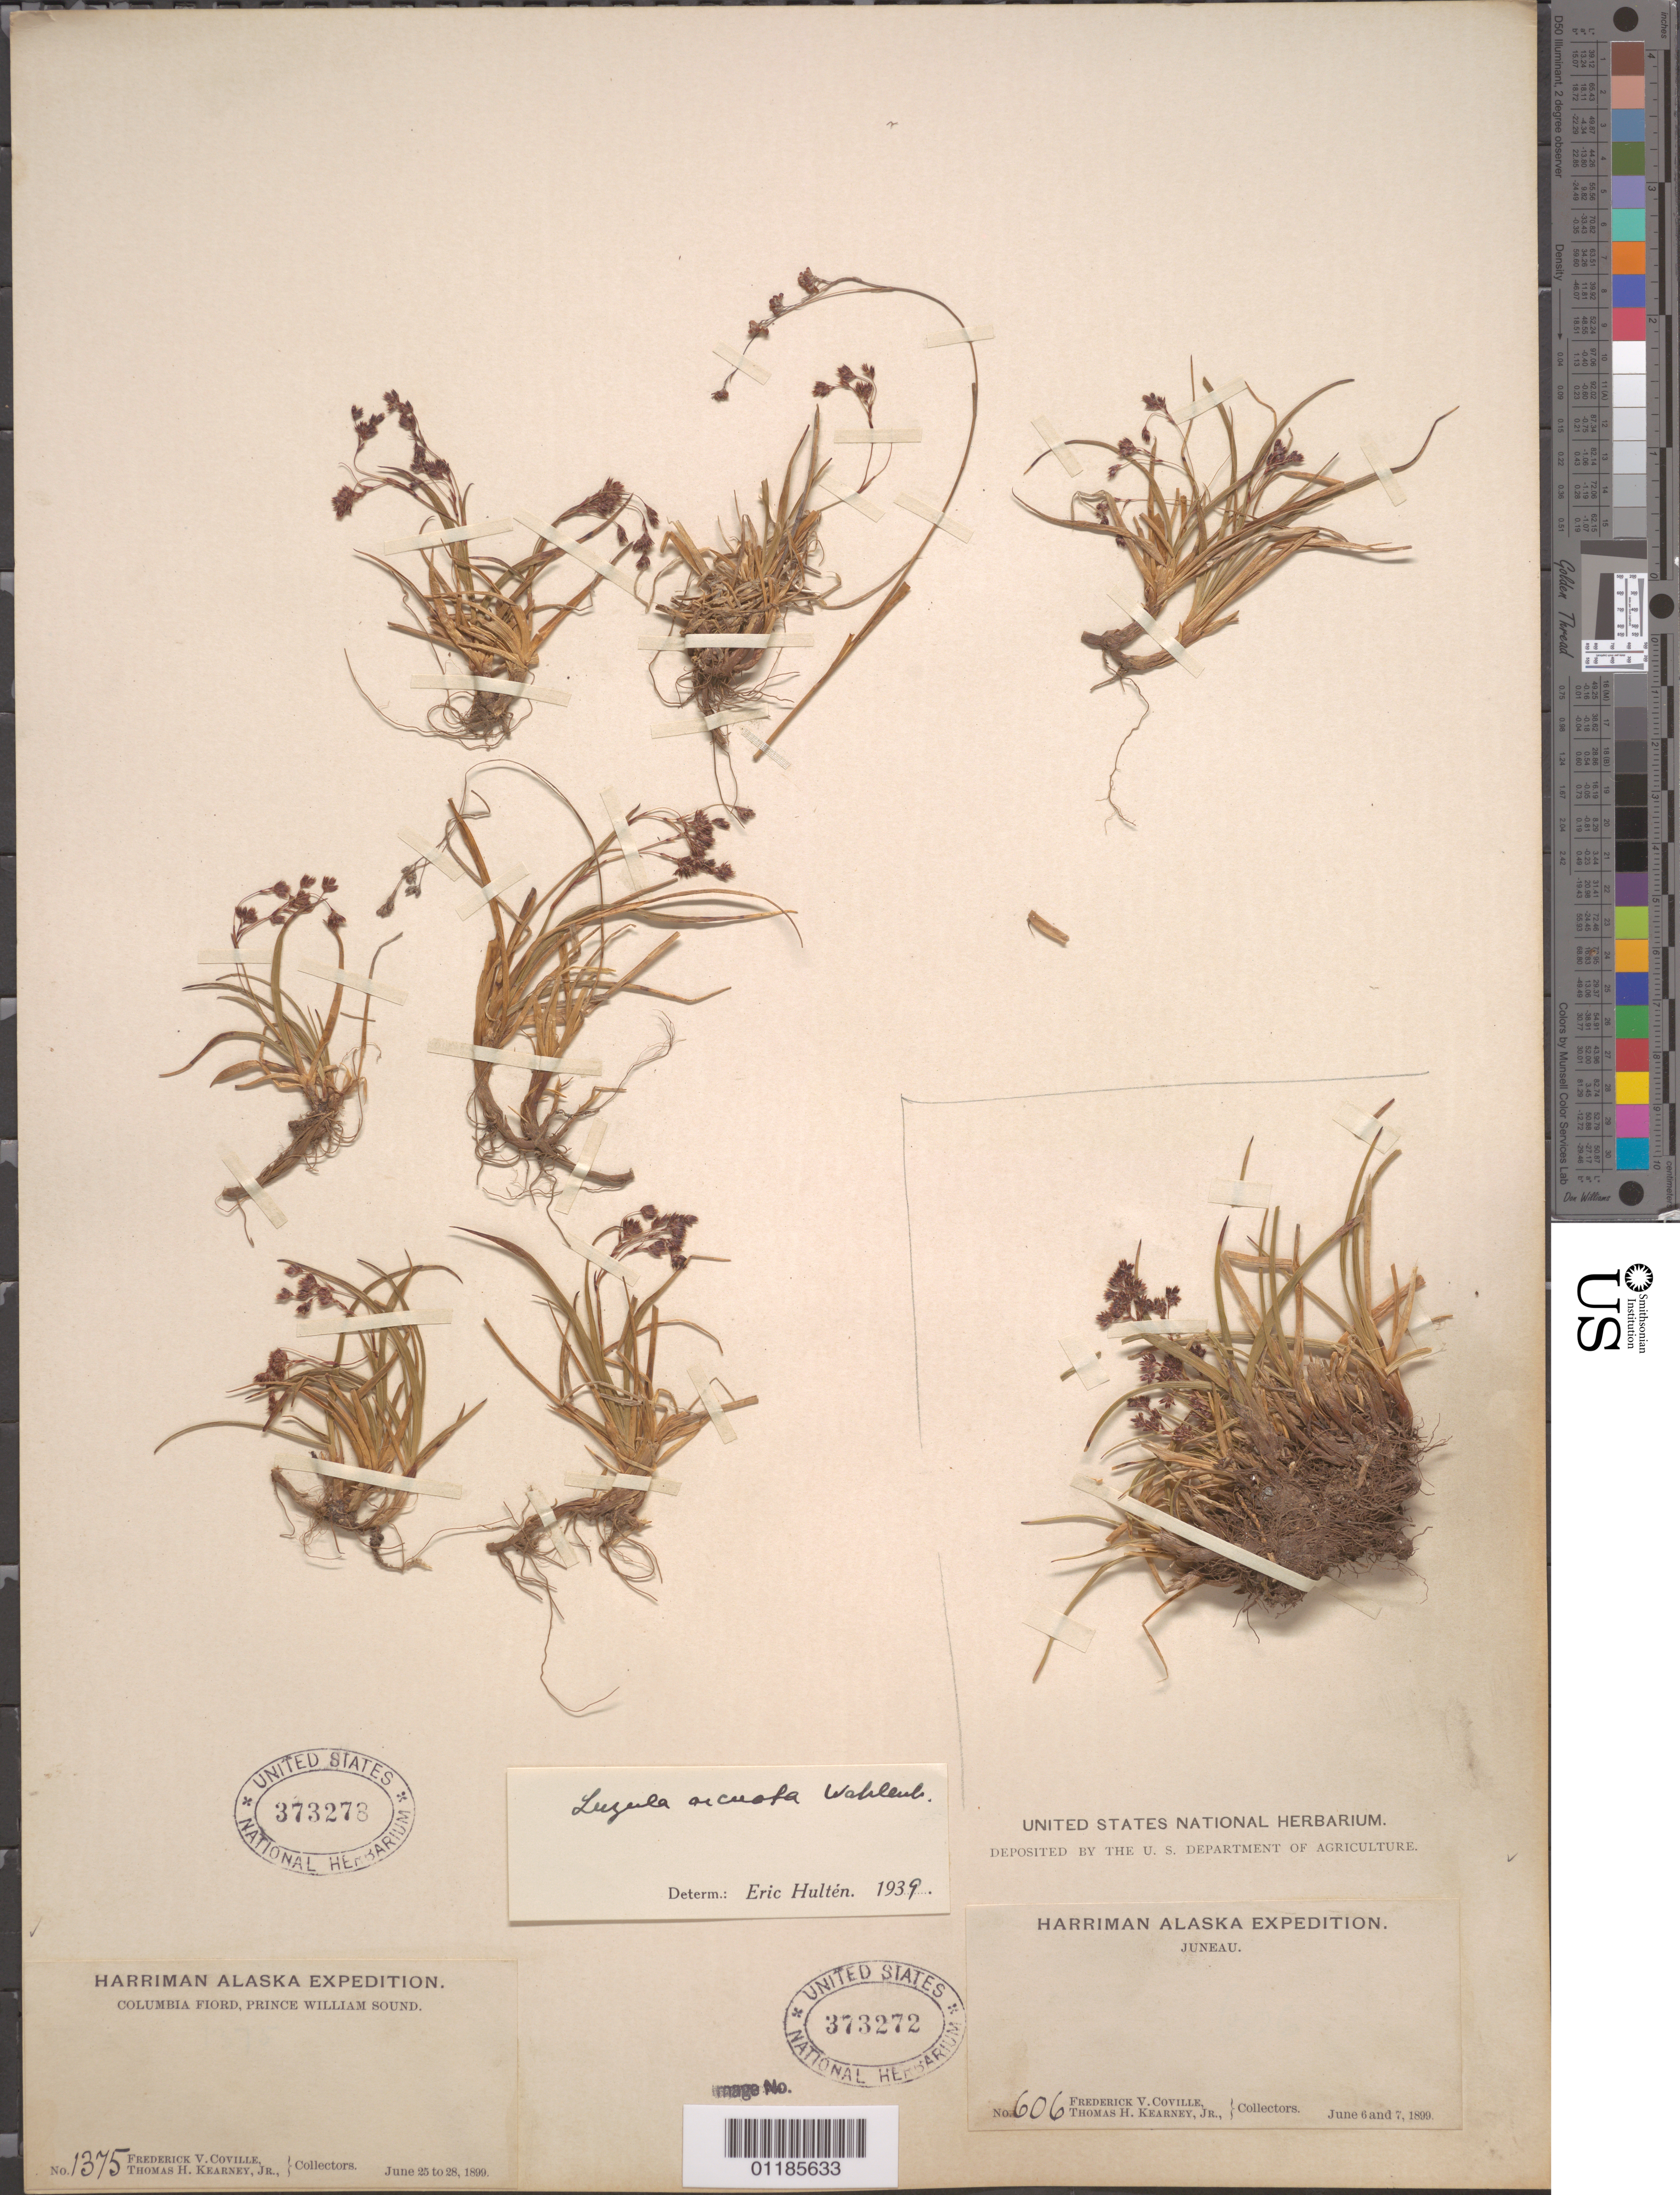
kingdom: Plantae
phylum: Tracheophyta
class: Liliopsida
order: Poales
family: Juncaceae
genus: Luzula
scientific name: Luzula arcuata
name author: (Wahlenb.) Sw.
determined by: Hultén, [O.] Eric G.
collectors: F. V. Coville & T. H. Kearney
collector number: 606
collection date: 1899-06-06/1899-06-07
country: United States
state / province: Alaska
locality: Juneau.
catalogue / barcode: US 373272